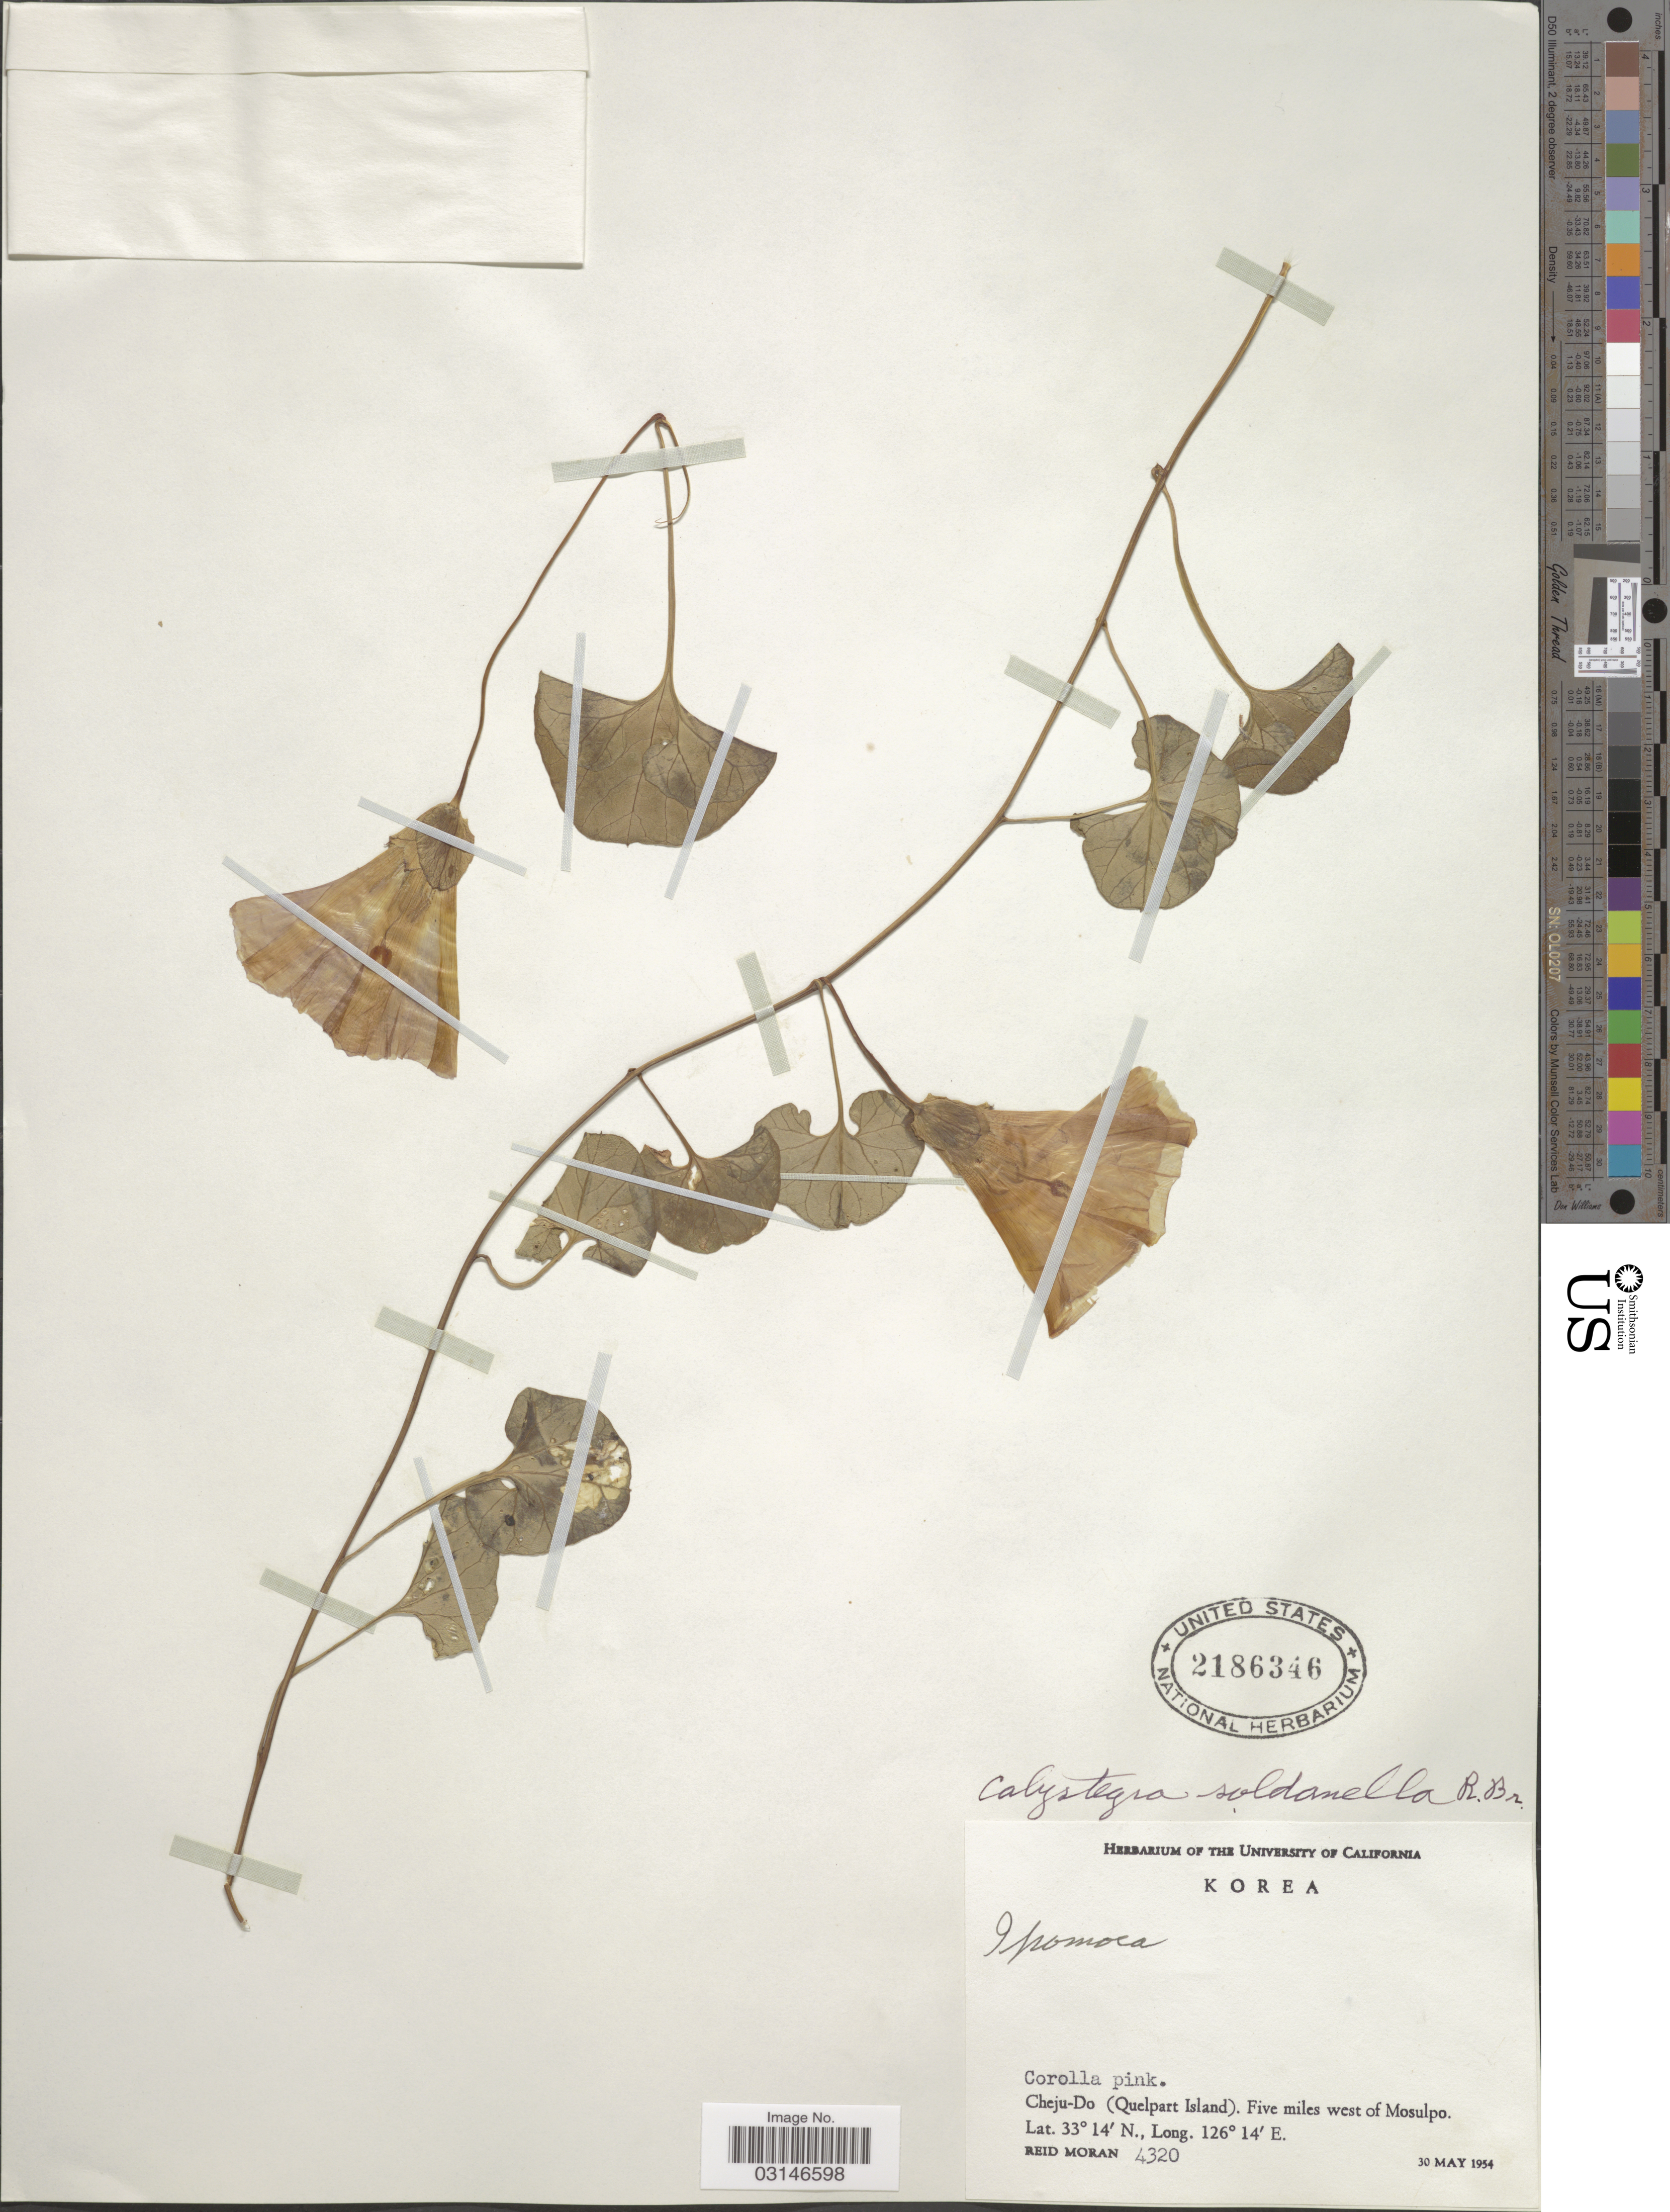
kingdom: Plantae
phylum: Tracheophyta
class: Magnoliopsida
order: Solanales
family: Convolvulaceae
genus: Calystegia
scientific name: Calystegia soldanella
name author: (L.) R. Br.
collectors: R. Moran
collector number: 4320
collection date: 1954-05-30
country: South Korea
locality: Cheju-Do (Quelpart Island). Five miles west of Mosulpo.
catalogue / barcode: US 2186346